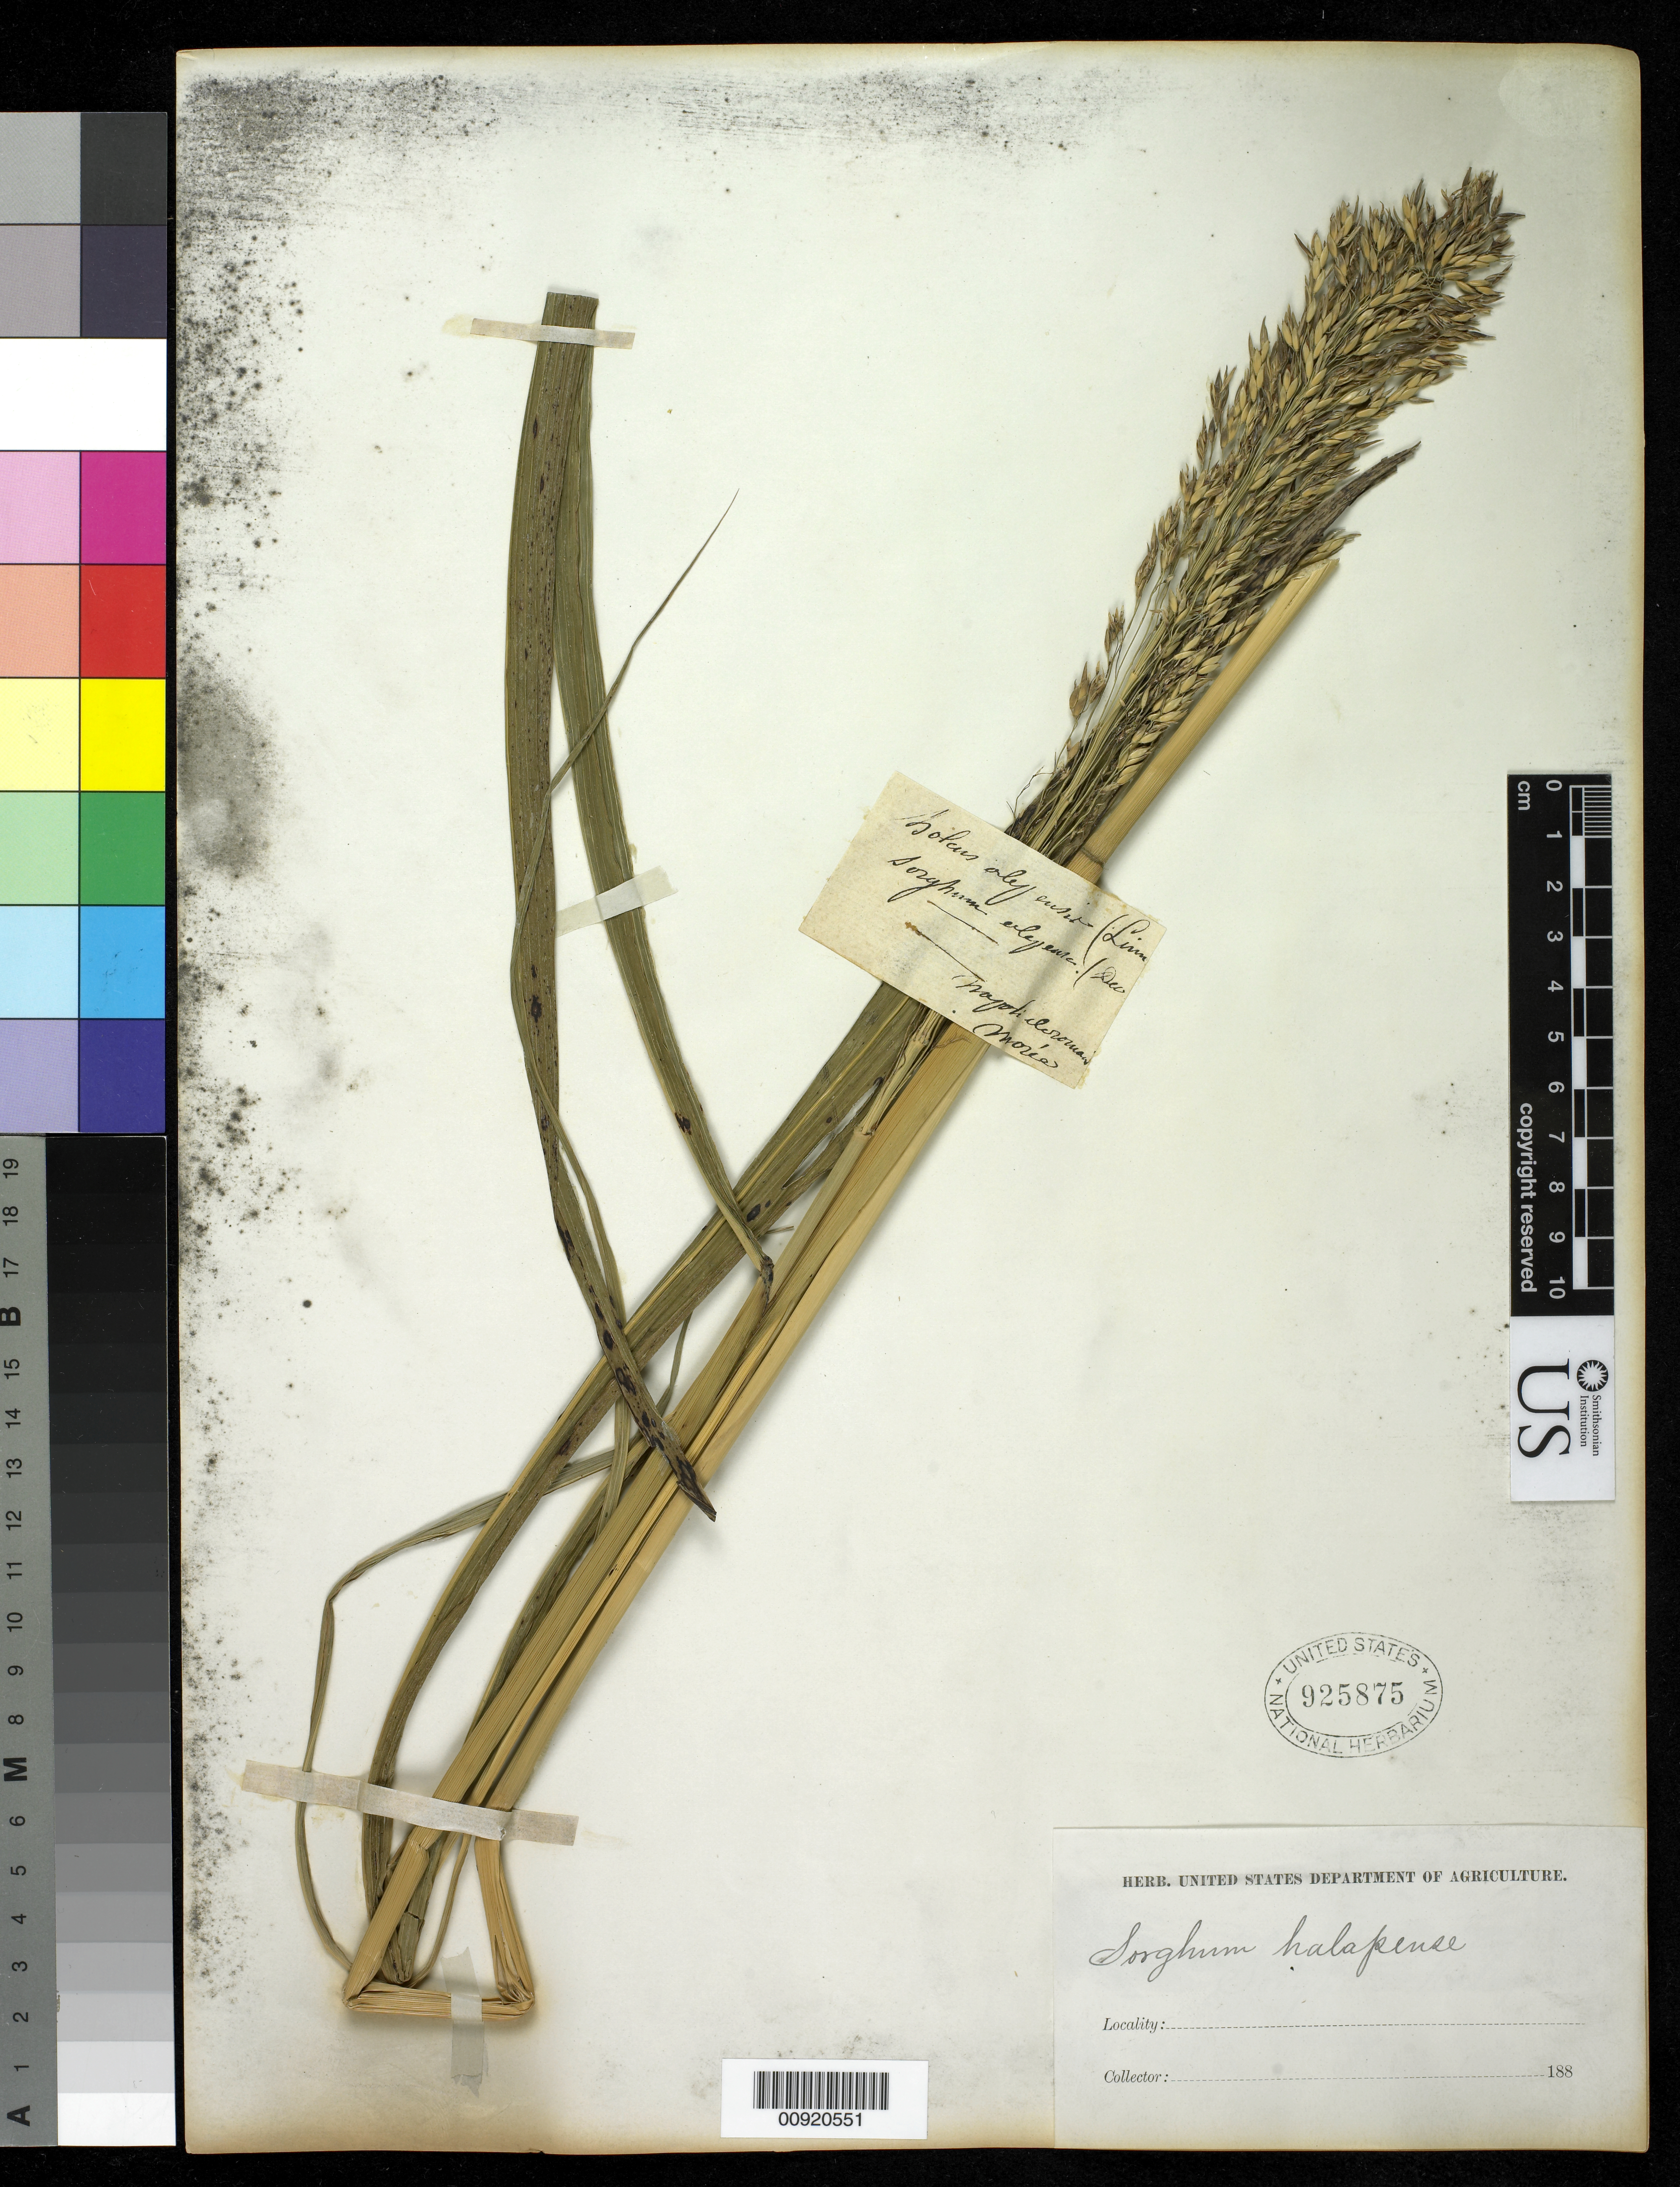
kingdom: Plantae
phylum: Tracheophyta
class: Liliopsida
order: Poales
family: Poaceae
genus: Sorghum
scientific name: Sorghum halepense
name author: (L.) Pers.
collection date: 1880/1889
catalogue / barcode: US 925875